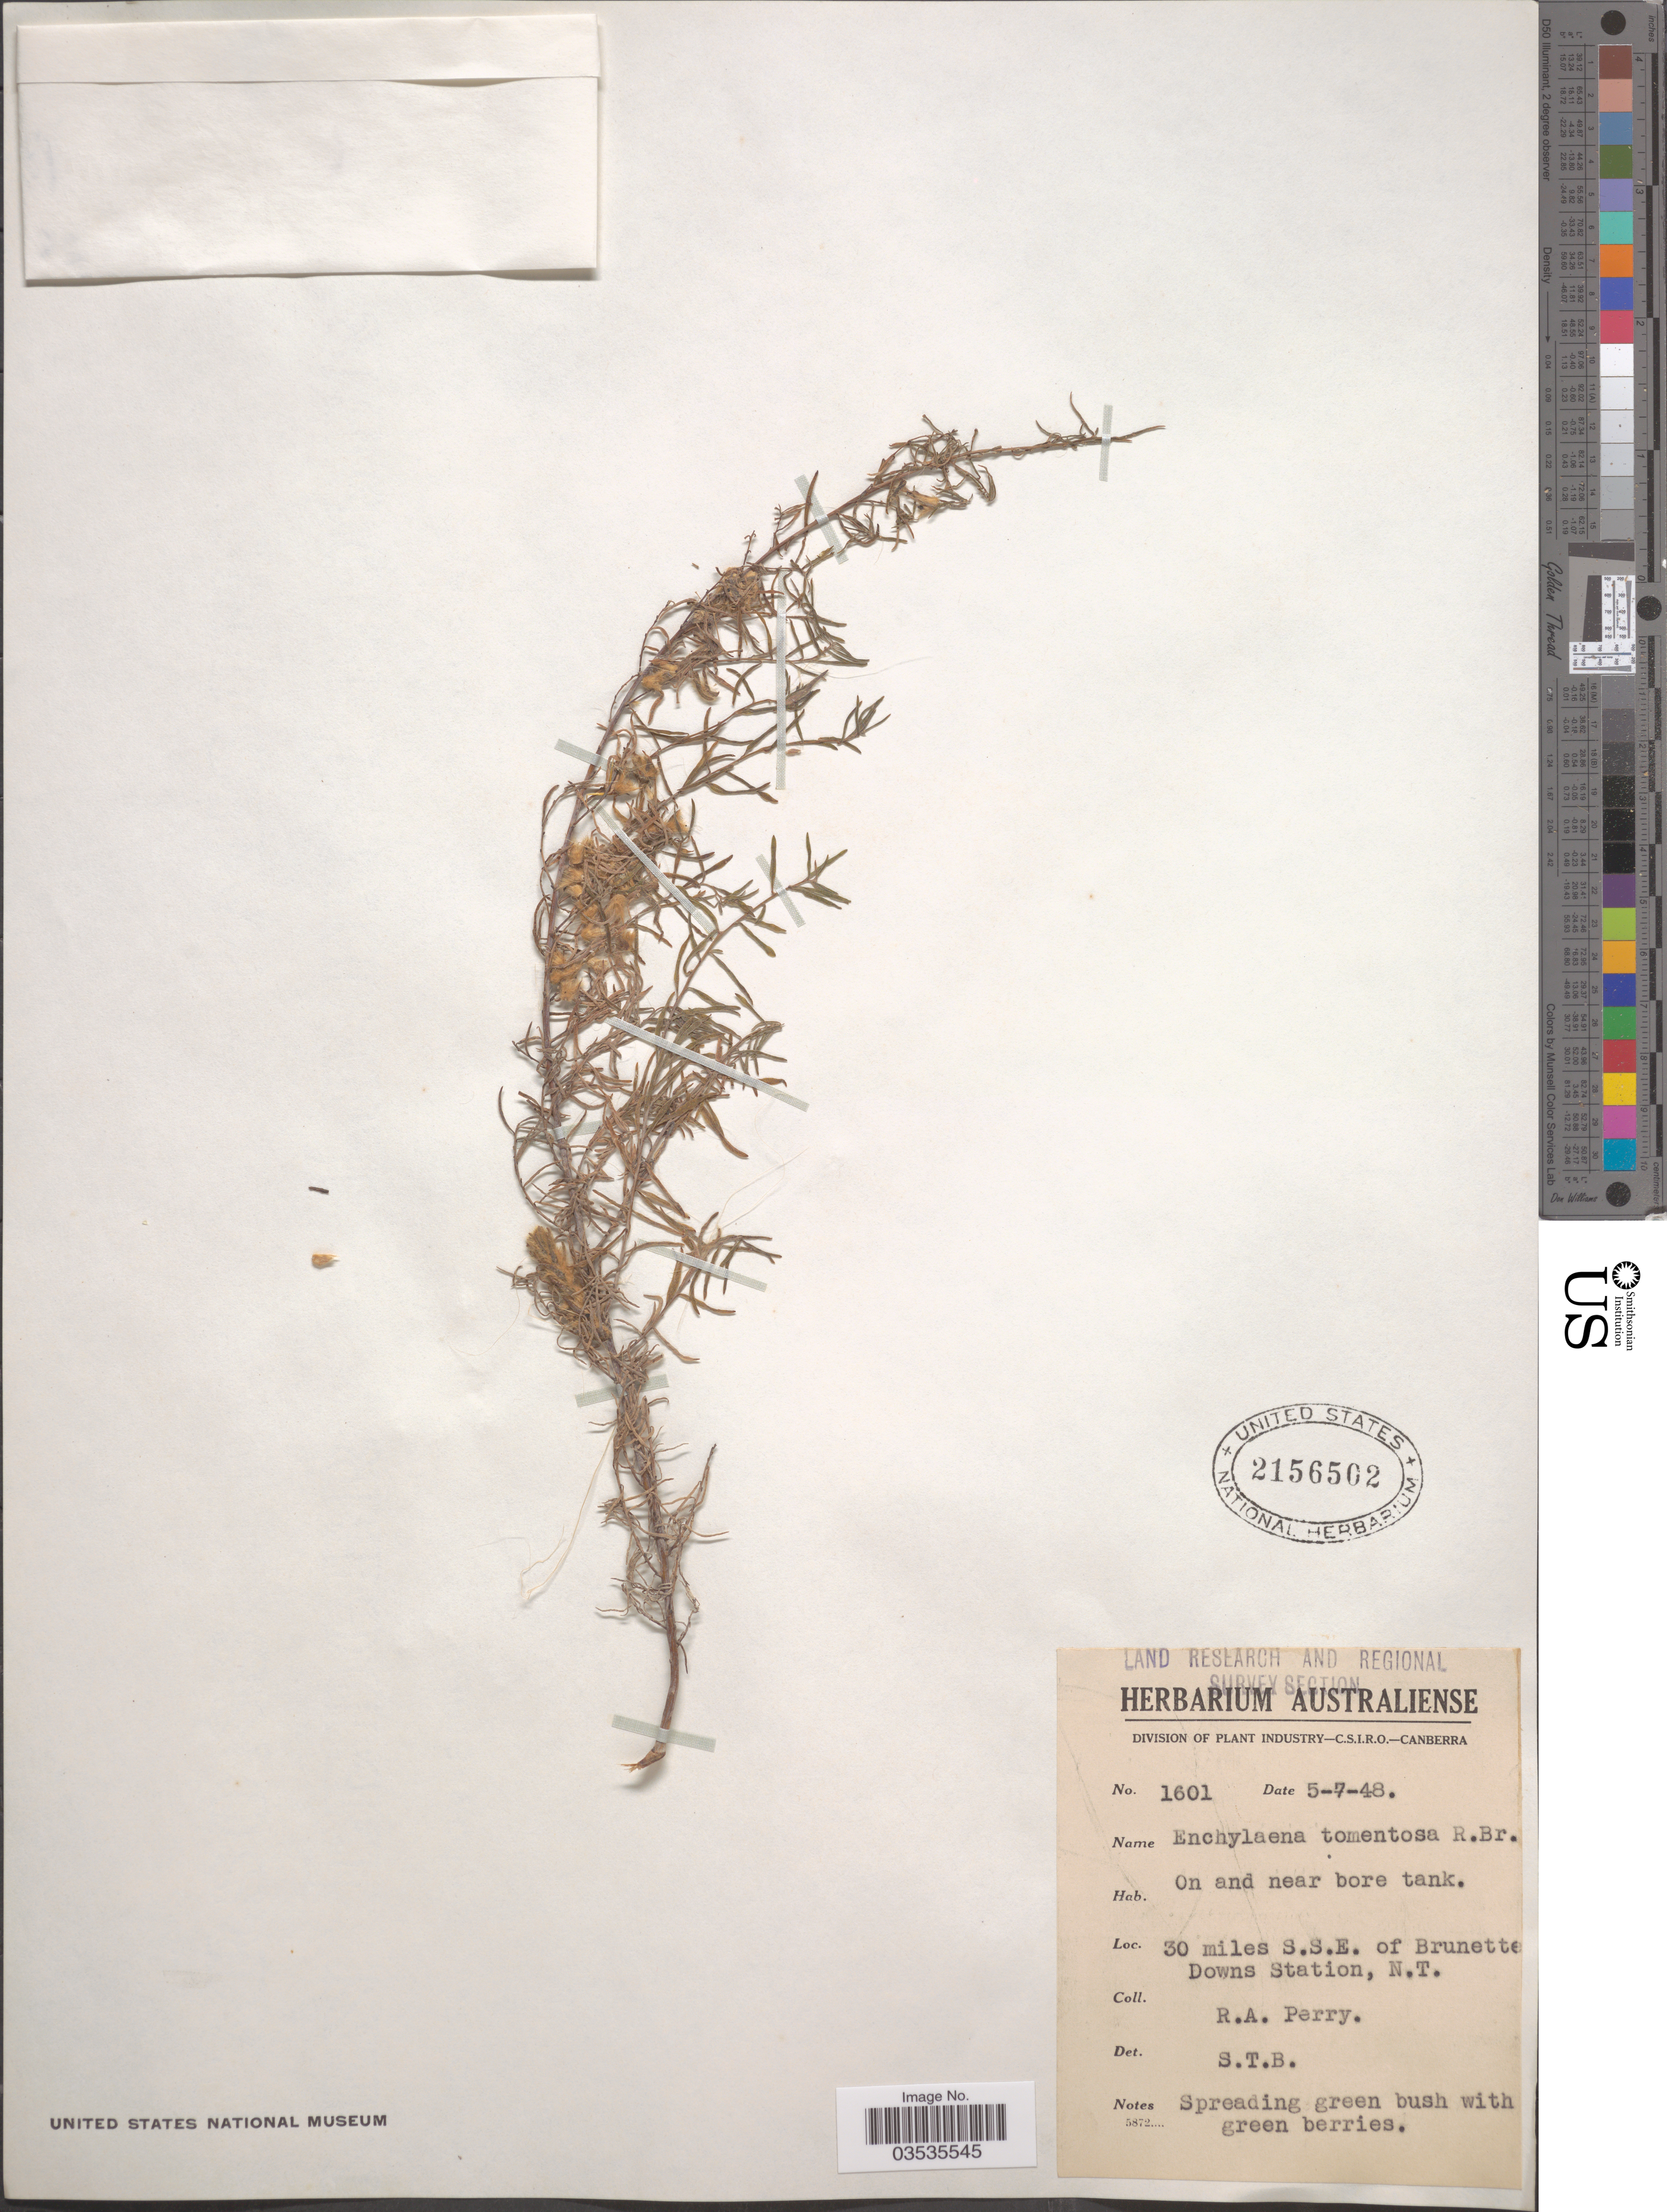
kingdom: Plantae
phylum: Tracheophyta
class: Magnoliopsida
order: Caryophyllales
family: Amaranthaceae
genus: Enchylaena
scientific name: Enchylaena tomentosa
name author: R. Br.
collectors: Perry, R. A.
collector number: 1601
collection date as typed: Transcribed d/m/y: 5/7/48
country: Australia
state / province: Northern Territory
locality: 30 miles S. S. E. of Brunette Downs Station.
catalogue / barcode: US 2156502